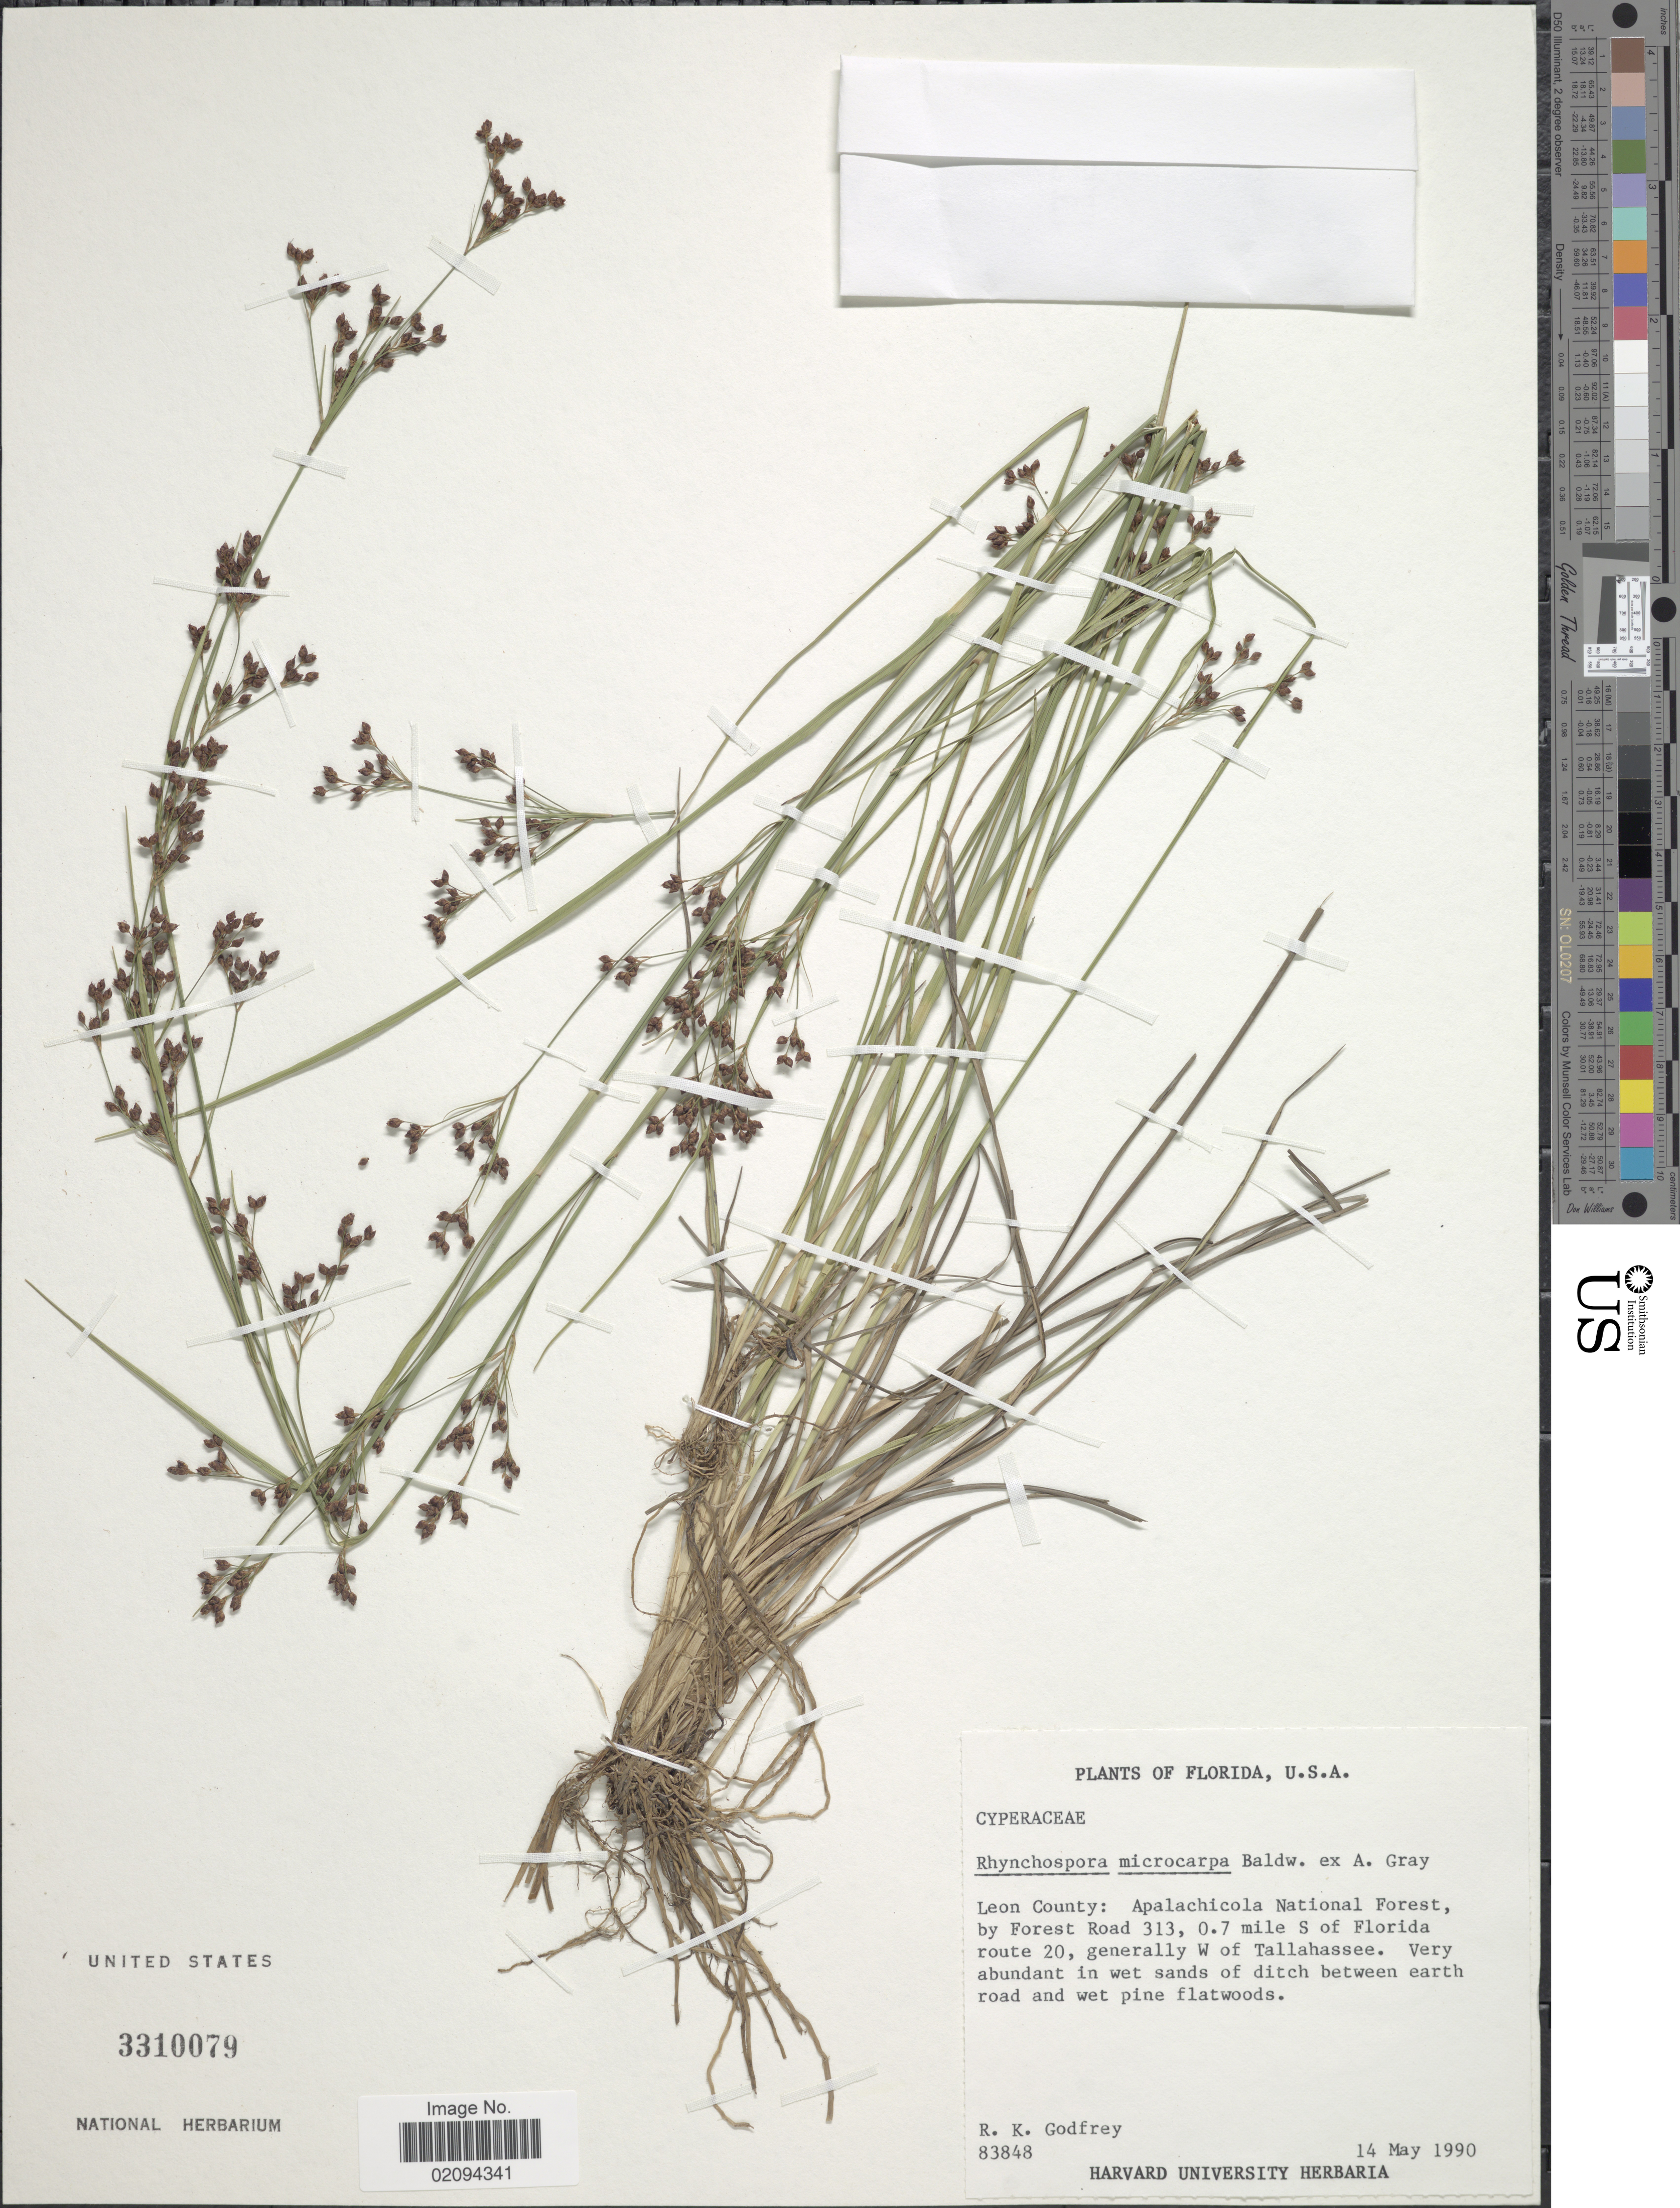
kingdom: Plantae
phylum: Tracheophyta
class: Liliopsida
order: Poales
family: Cyperaceae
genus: Rhynchospora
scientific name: Rhynchospora microcarpa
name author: Baldwin ex A. Gray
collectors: R. K. Godfrey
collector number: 83848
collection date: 1990-05-14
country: United States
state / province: Florida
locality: Leon County: Apalachicola National Forest, by Forest Road 313, 0.7 mile S of Florida route 20, generally W of Tallahassee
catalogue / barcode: US 3310079